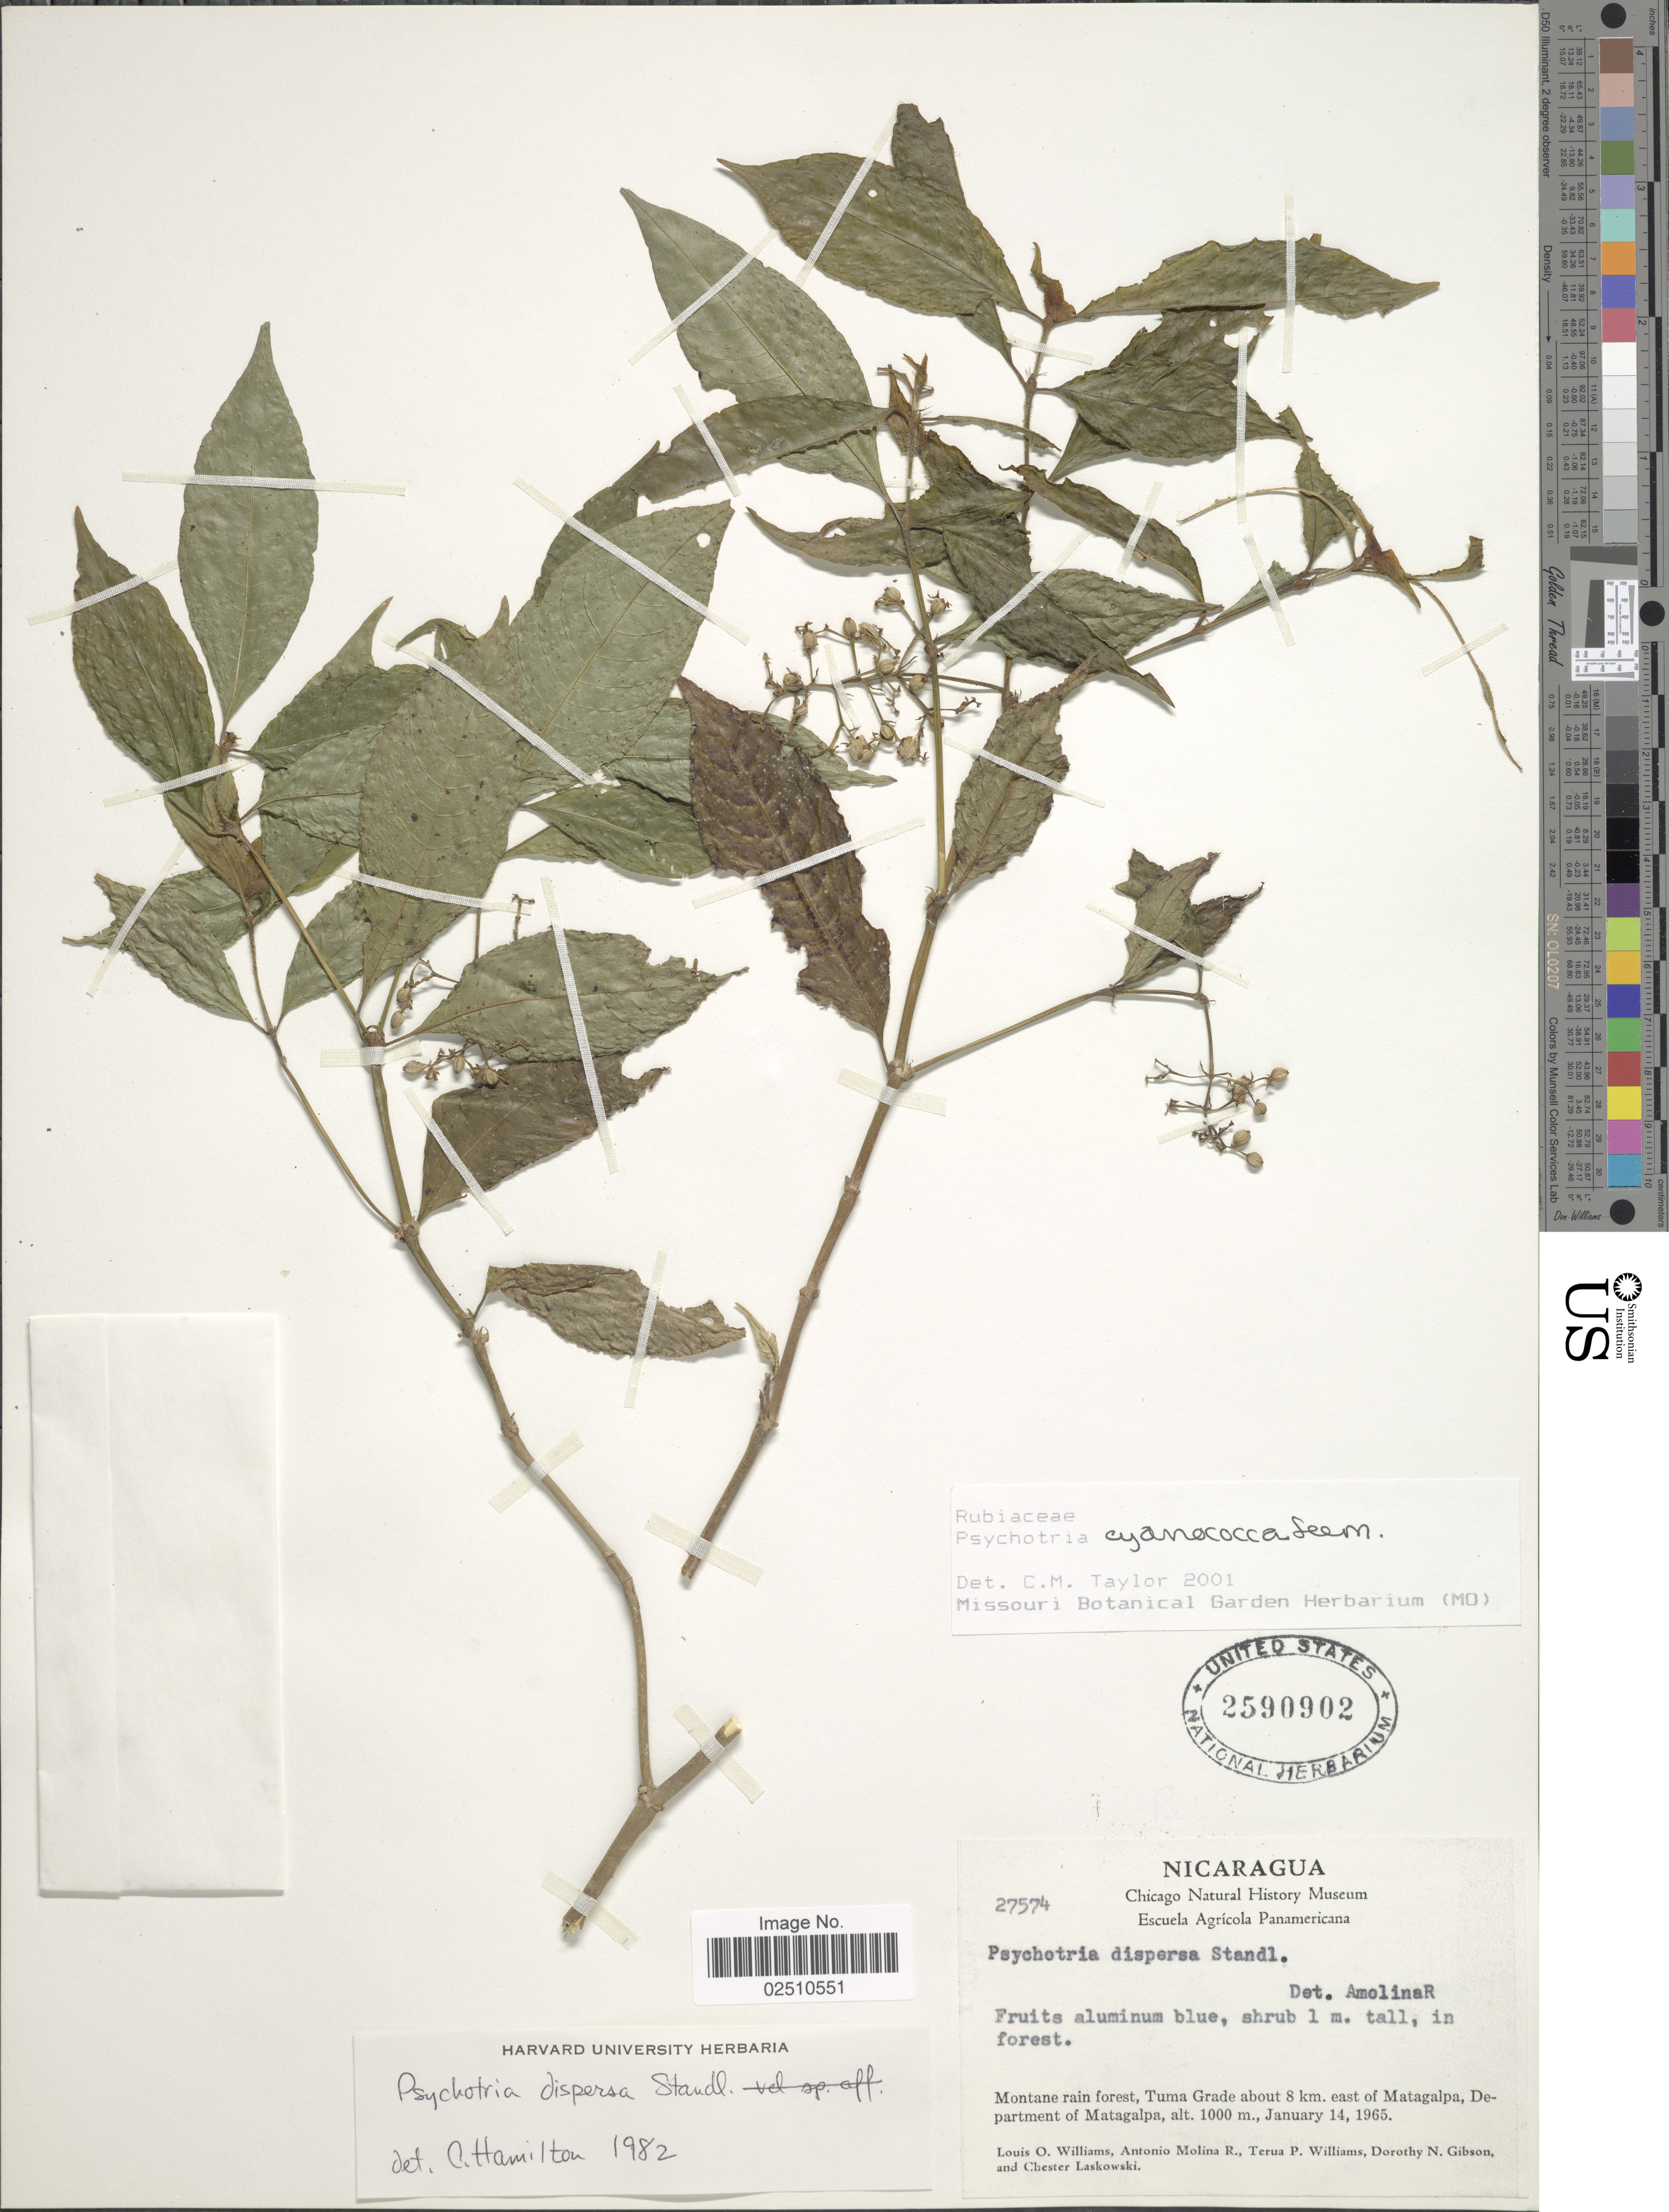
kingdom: Plantae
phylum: Tracheophyta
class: Magnoliopsida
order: Gentianales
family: Rubiaceae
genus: Psychotria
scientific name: Psychotria cyanococca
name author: Seem. ex Dombrain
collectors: L. O. Williams, A. Molina R., T. P. Williams, D. N. Gibson & C. Laskowski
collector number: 27574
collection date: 1965-01-14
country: Nicaragua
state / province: Matagalpa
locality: Tuma Grade about 8 km easst of Matagalpa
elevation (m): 1000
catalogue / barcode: US 2590902